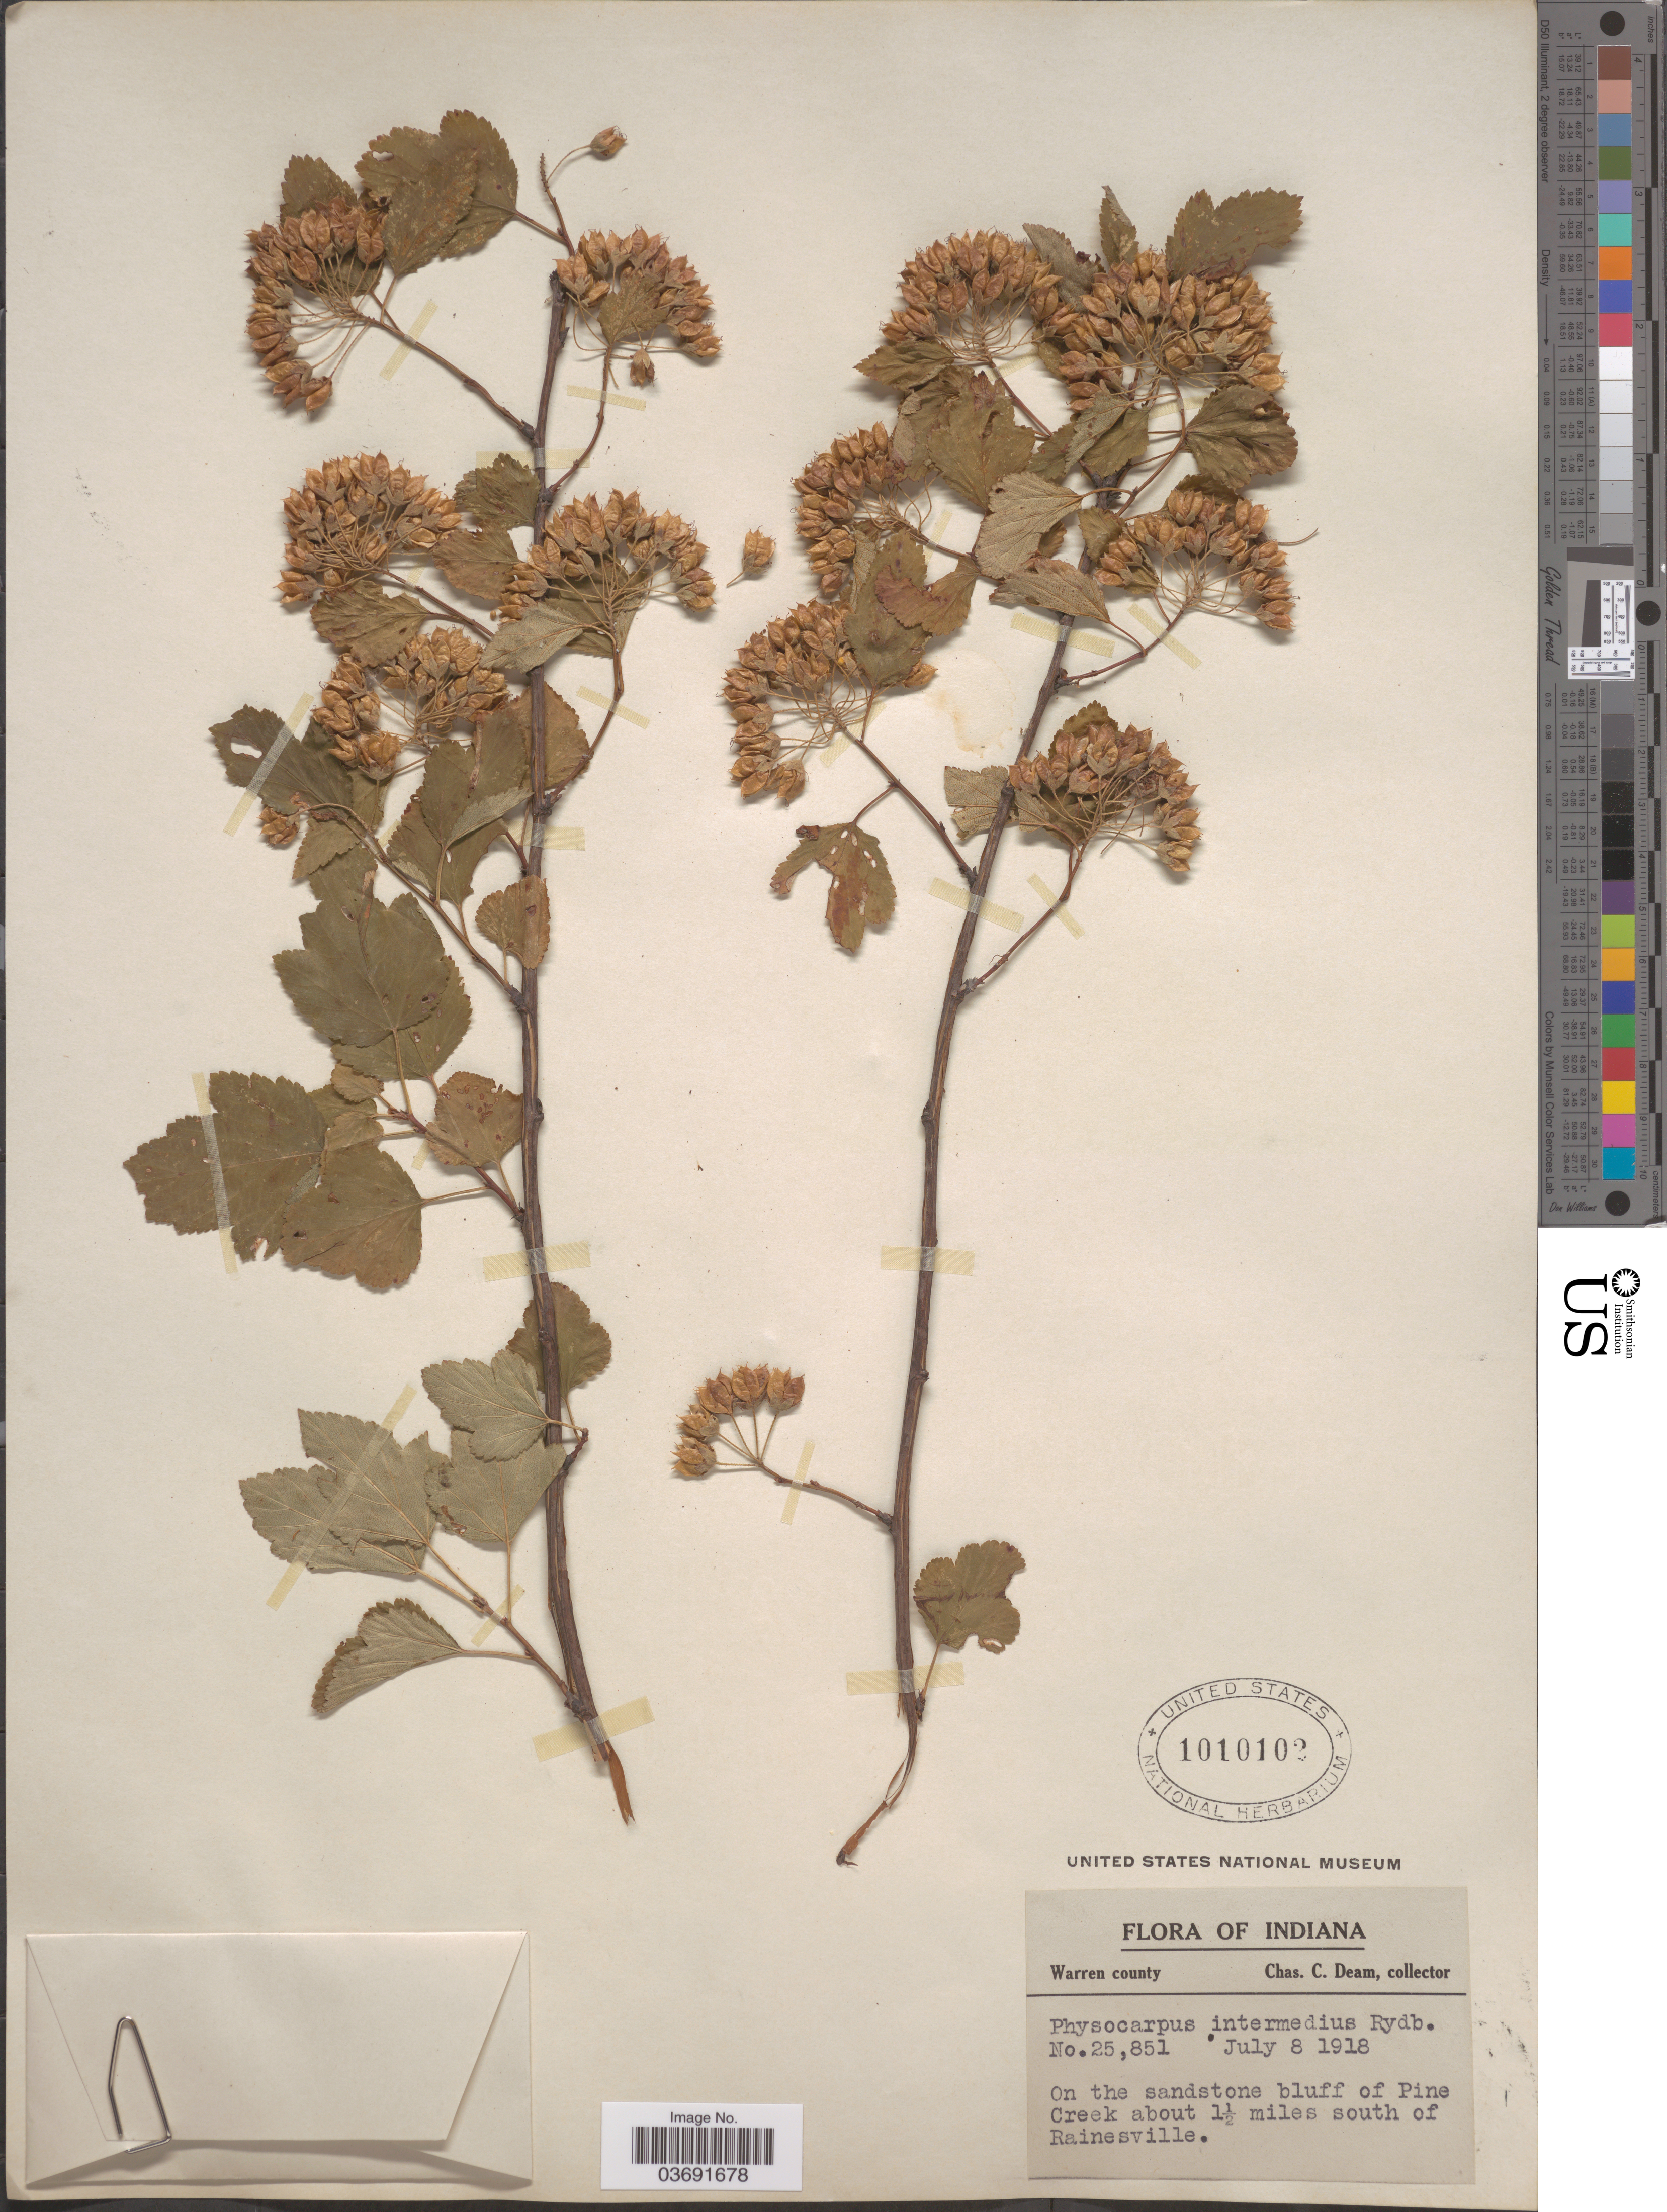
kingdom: Plantae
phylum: Tracheophyta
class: Magnoliopsida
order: Rosales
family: Rosaceae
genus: Physocarpus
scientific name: Physocarpus intermedius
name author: (Rydb.) C.K. Schneid.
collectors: C. C. Deam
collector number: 25851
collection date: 1918-07-08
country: United States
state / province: Indiana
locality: Warren County. On the sandstone bluff of Pine Creek about 1½ miles south of Rainesville.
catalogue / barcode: US 1010102